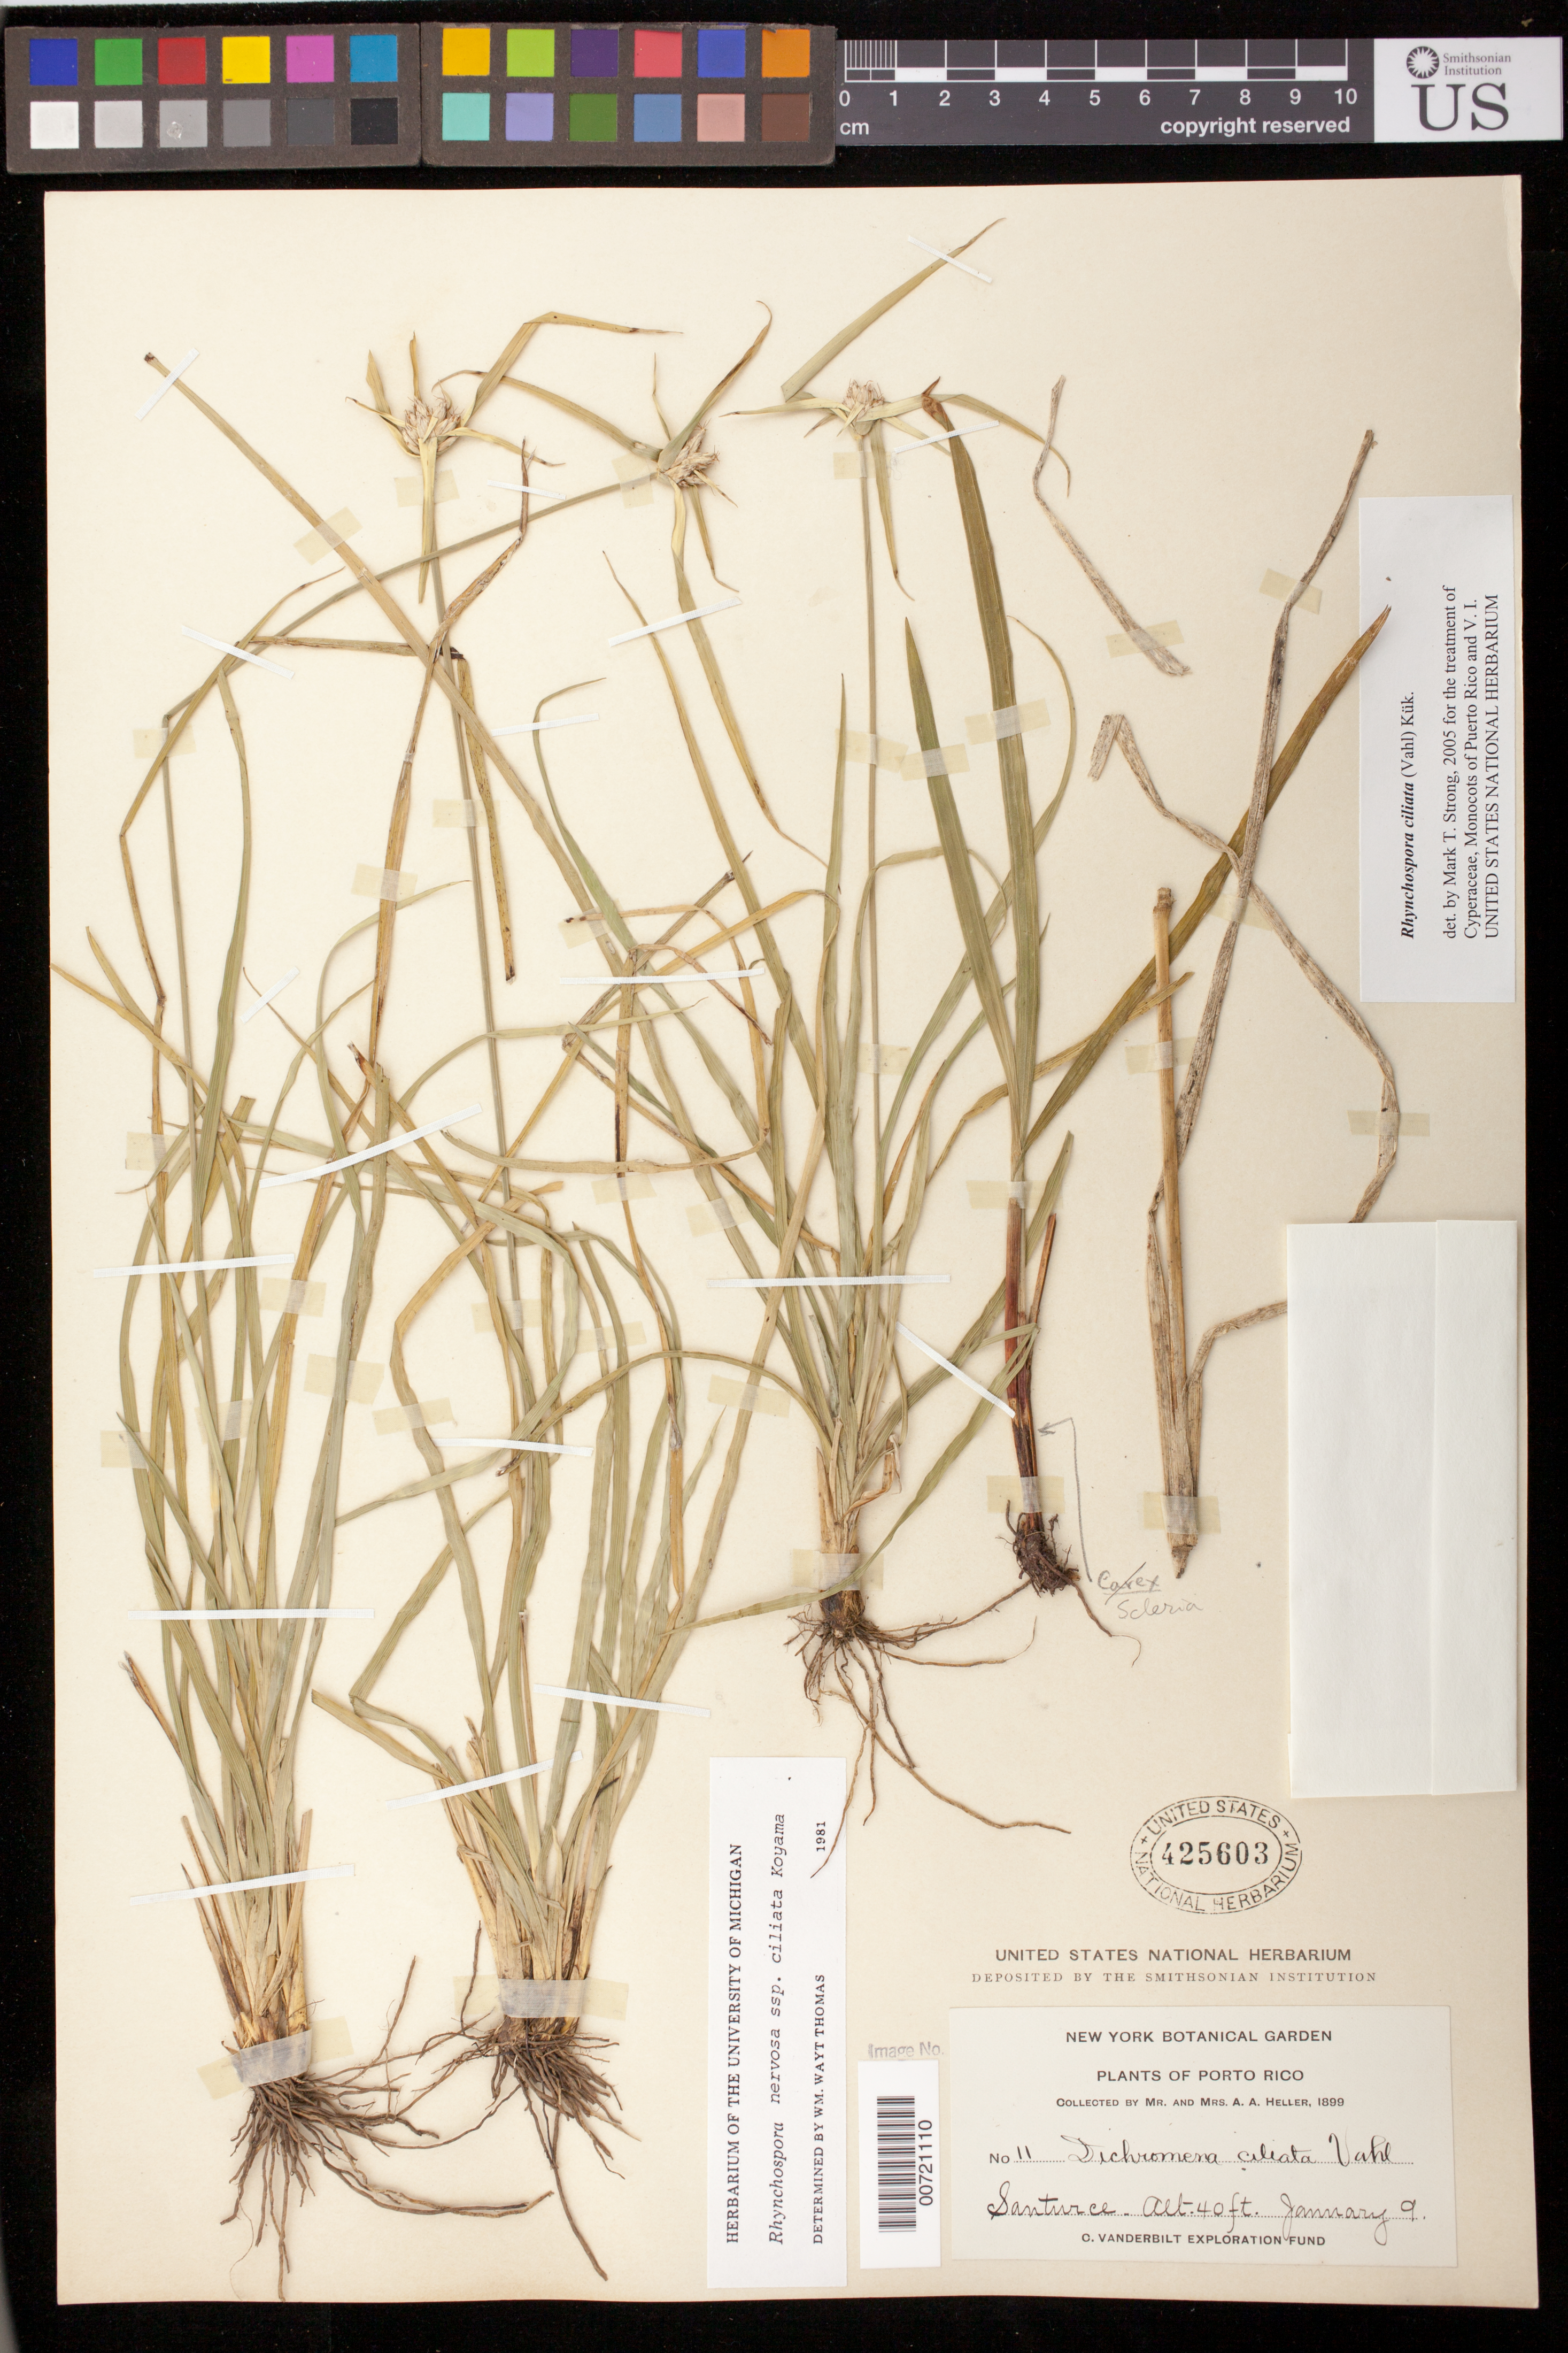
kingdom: Plantae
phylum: Tracheophyta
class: Liliopsida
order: Poales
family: Cyperaceae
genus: Rhynchospora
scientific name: Rhynchospora ciliata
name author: (G. Mey.) Kük.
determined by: Strong, Mark T., (BOT), Smithsonian Institution - National Museum of Natural History (UNITED STATES)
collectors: A. A. Heller & E. G. Heller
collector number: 11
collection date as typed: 09 Jan 1899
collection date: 1899-01-09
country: Puerto Rico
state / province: San Juan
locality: Santurce.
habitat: In rich soil.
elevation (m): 12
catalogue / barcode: US 425603